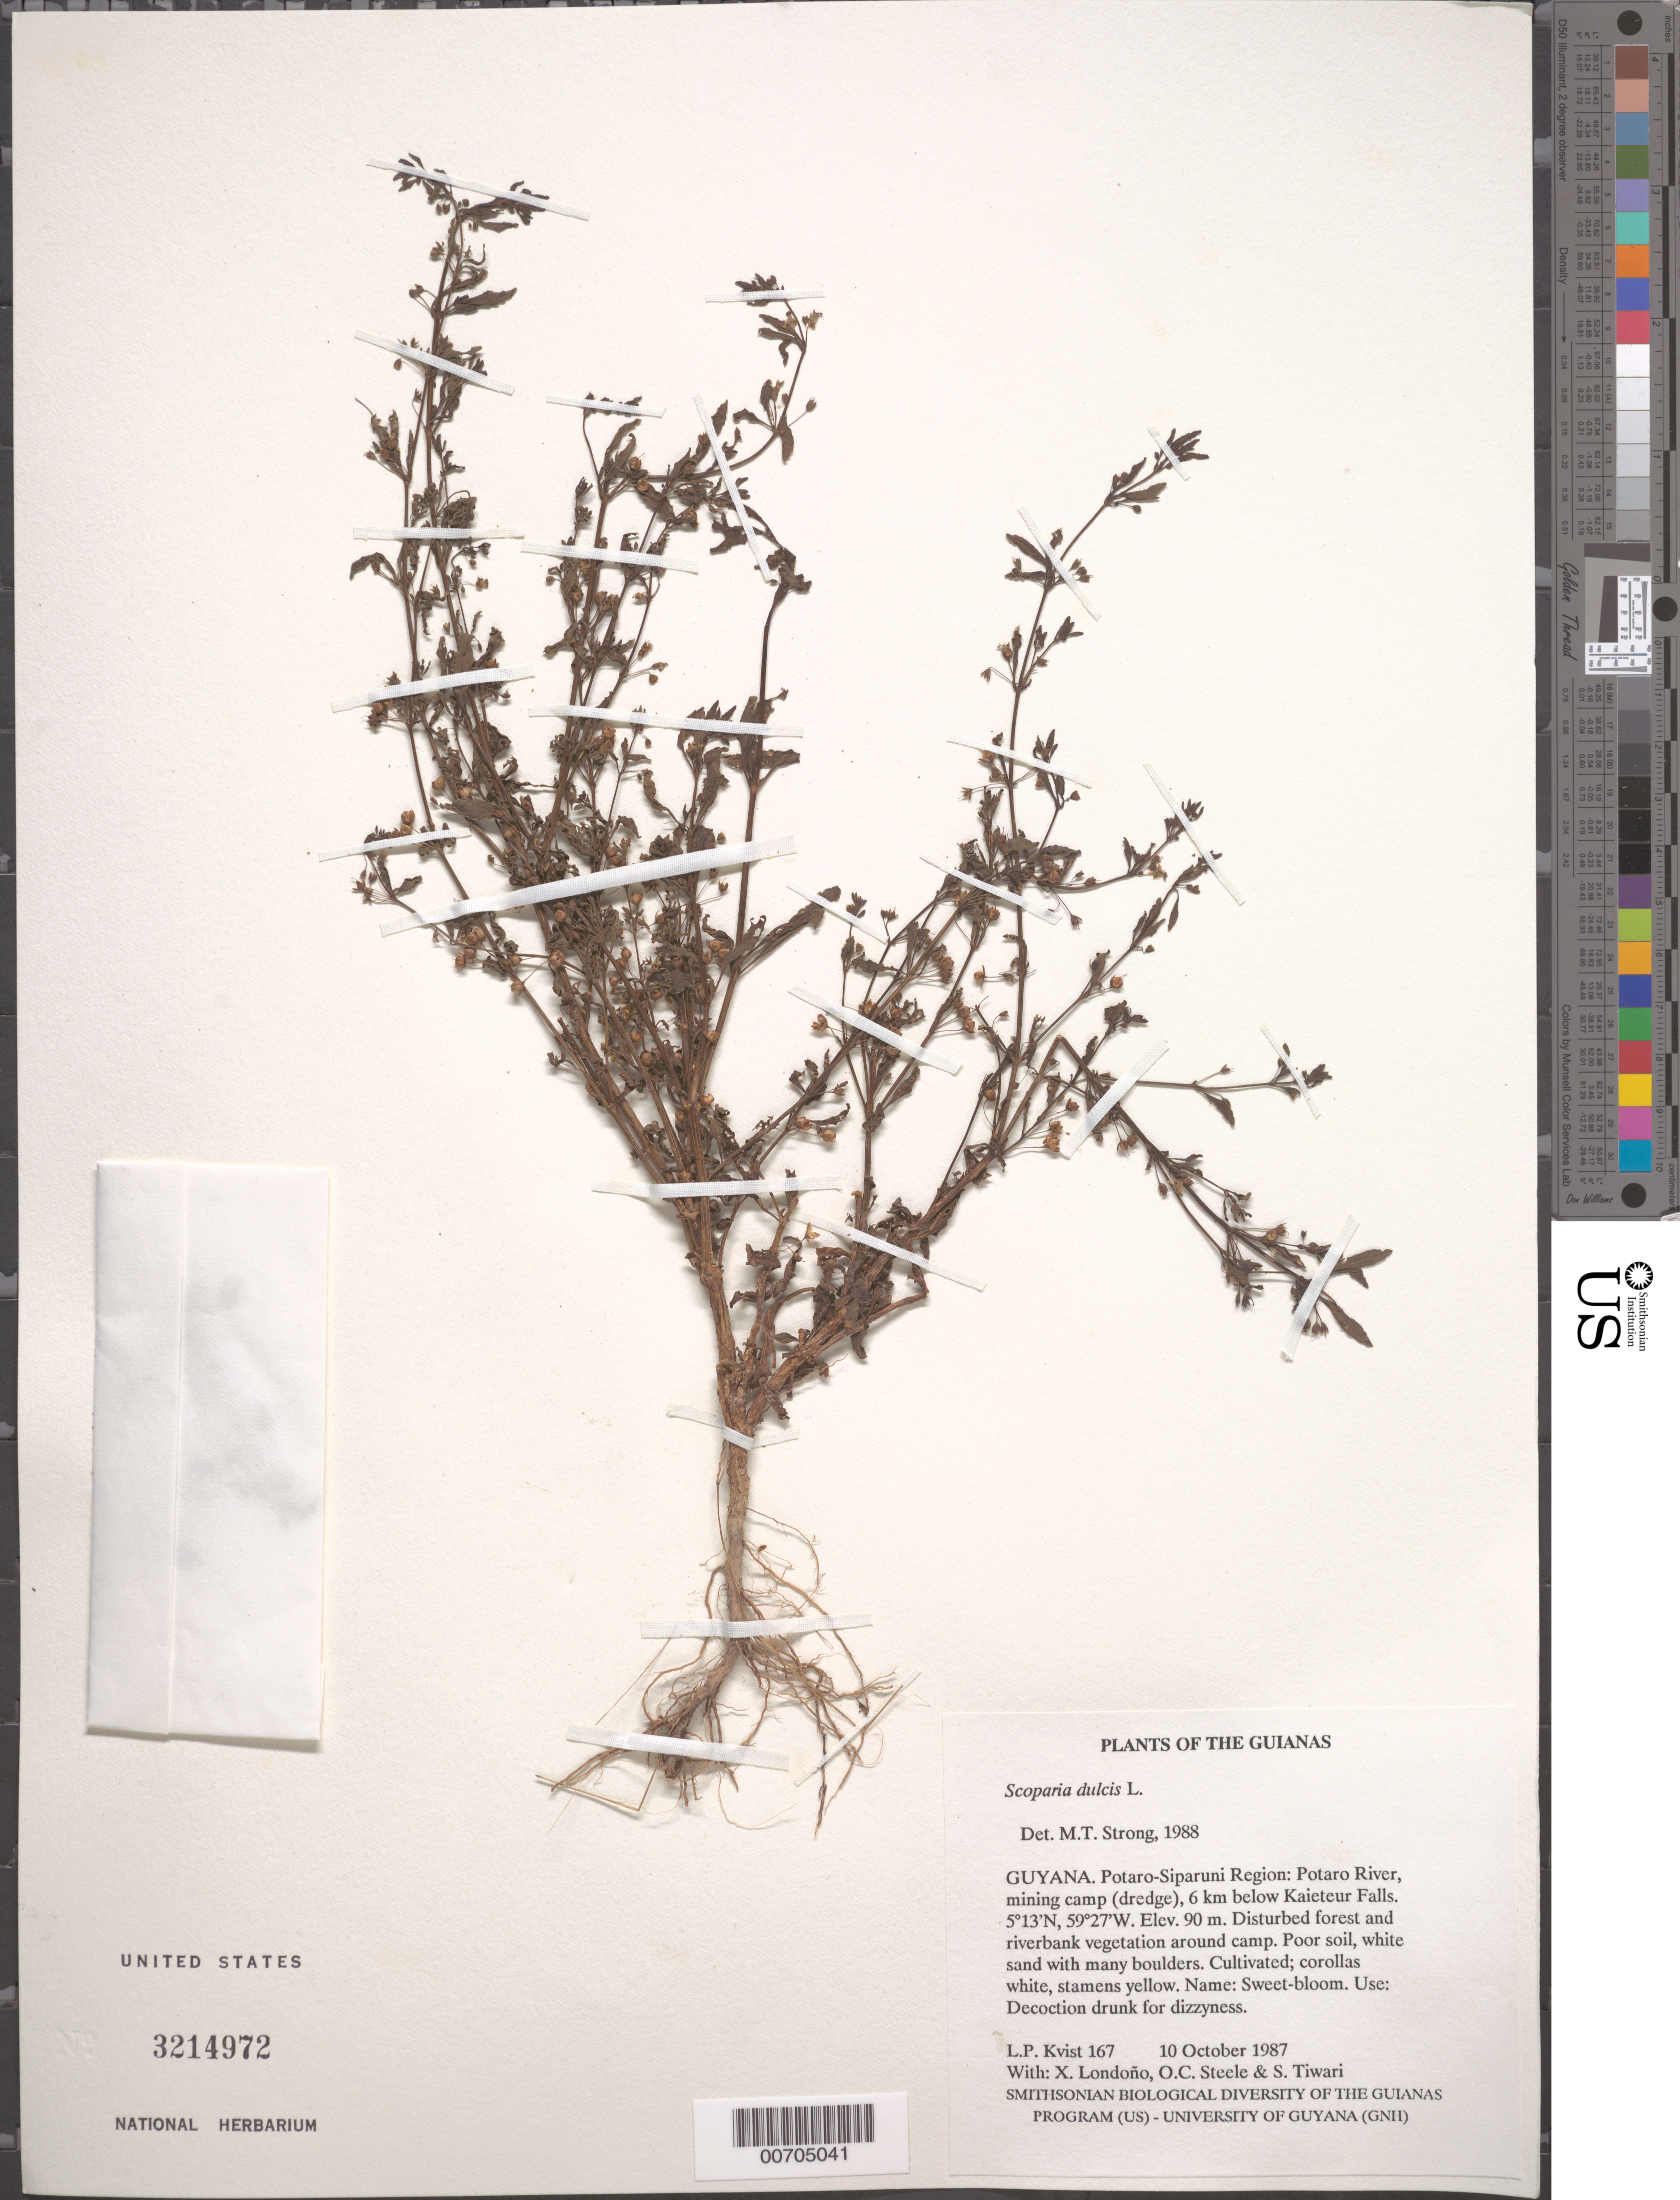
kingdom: Plantae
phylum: Tracheophyta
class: Magnoliopsida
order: Lamiales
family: Plantaginaceae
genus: Scoparia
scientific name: Scoparia dulcis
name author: L.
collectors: L. P. Kvist, X. Londoño, O. C. Steele & S. Tiwari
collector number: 167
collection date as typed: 10 October 1987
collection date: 1987-10-10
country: Guyana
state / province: Potaro-Siparuni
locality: Potaro River, mining camp (dredge), 6 km below Kaieteur Falls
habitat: Disturbed forest and riverbank vegetation around camp. Poor soil, white sand with many boulders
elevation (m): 90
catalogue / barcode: US 3214972